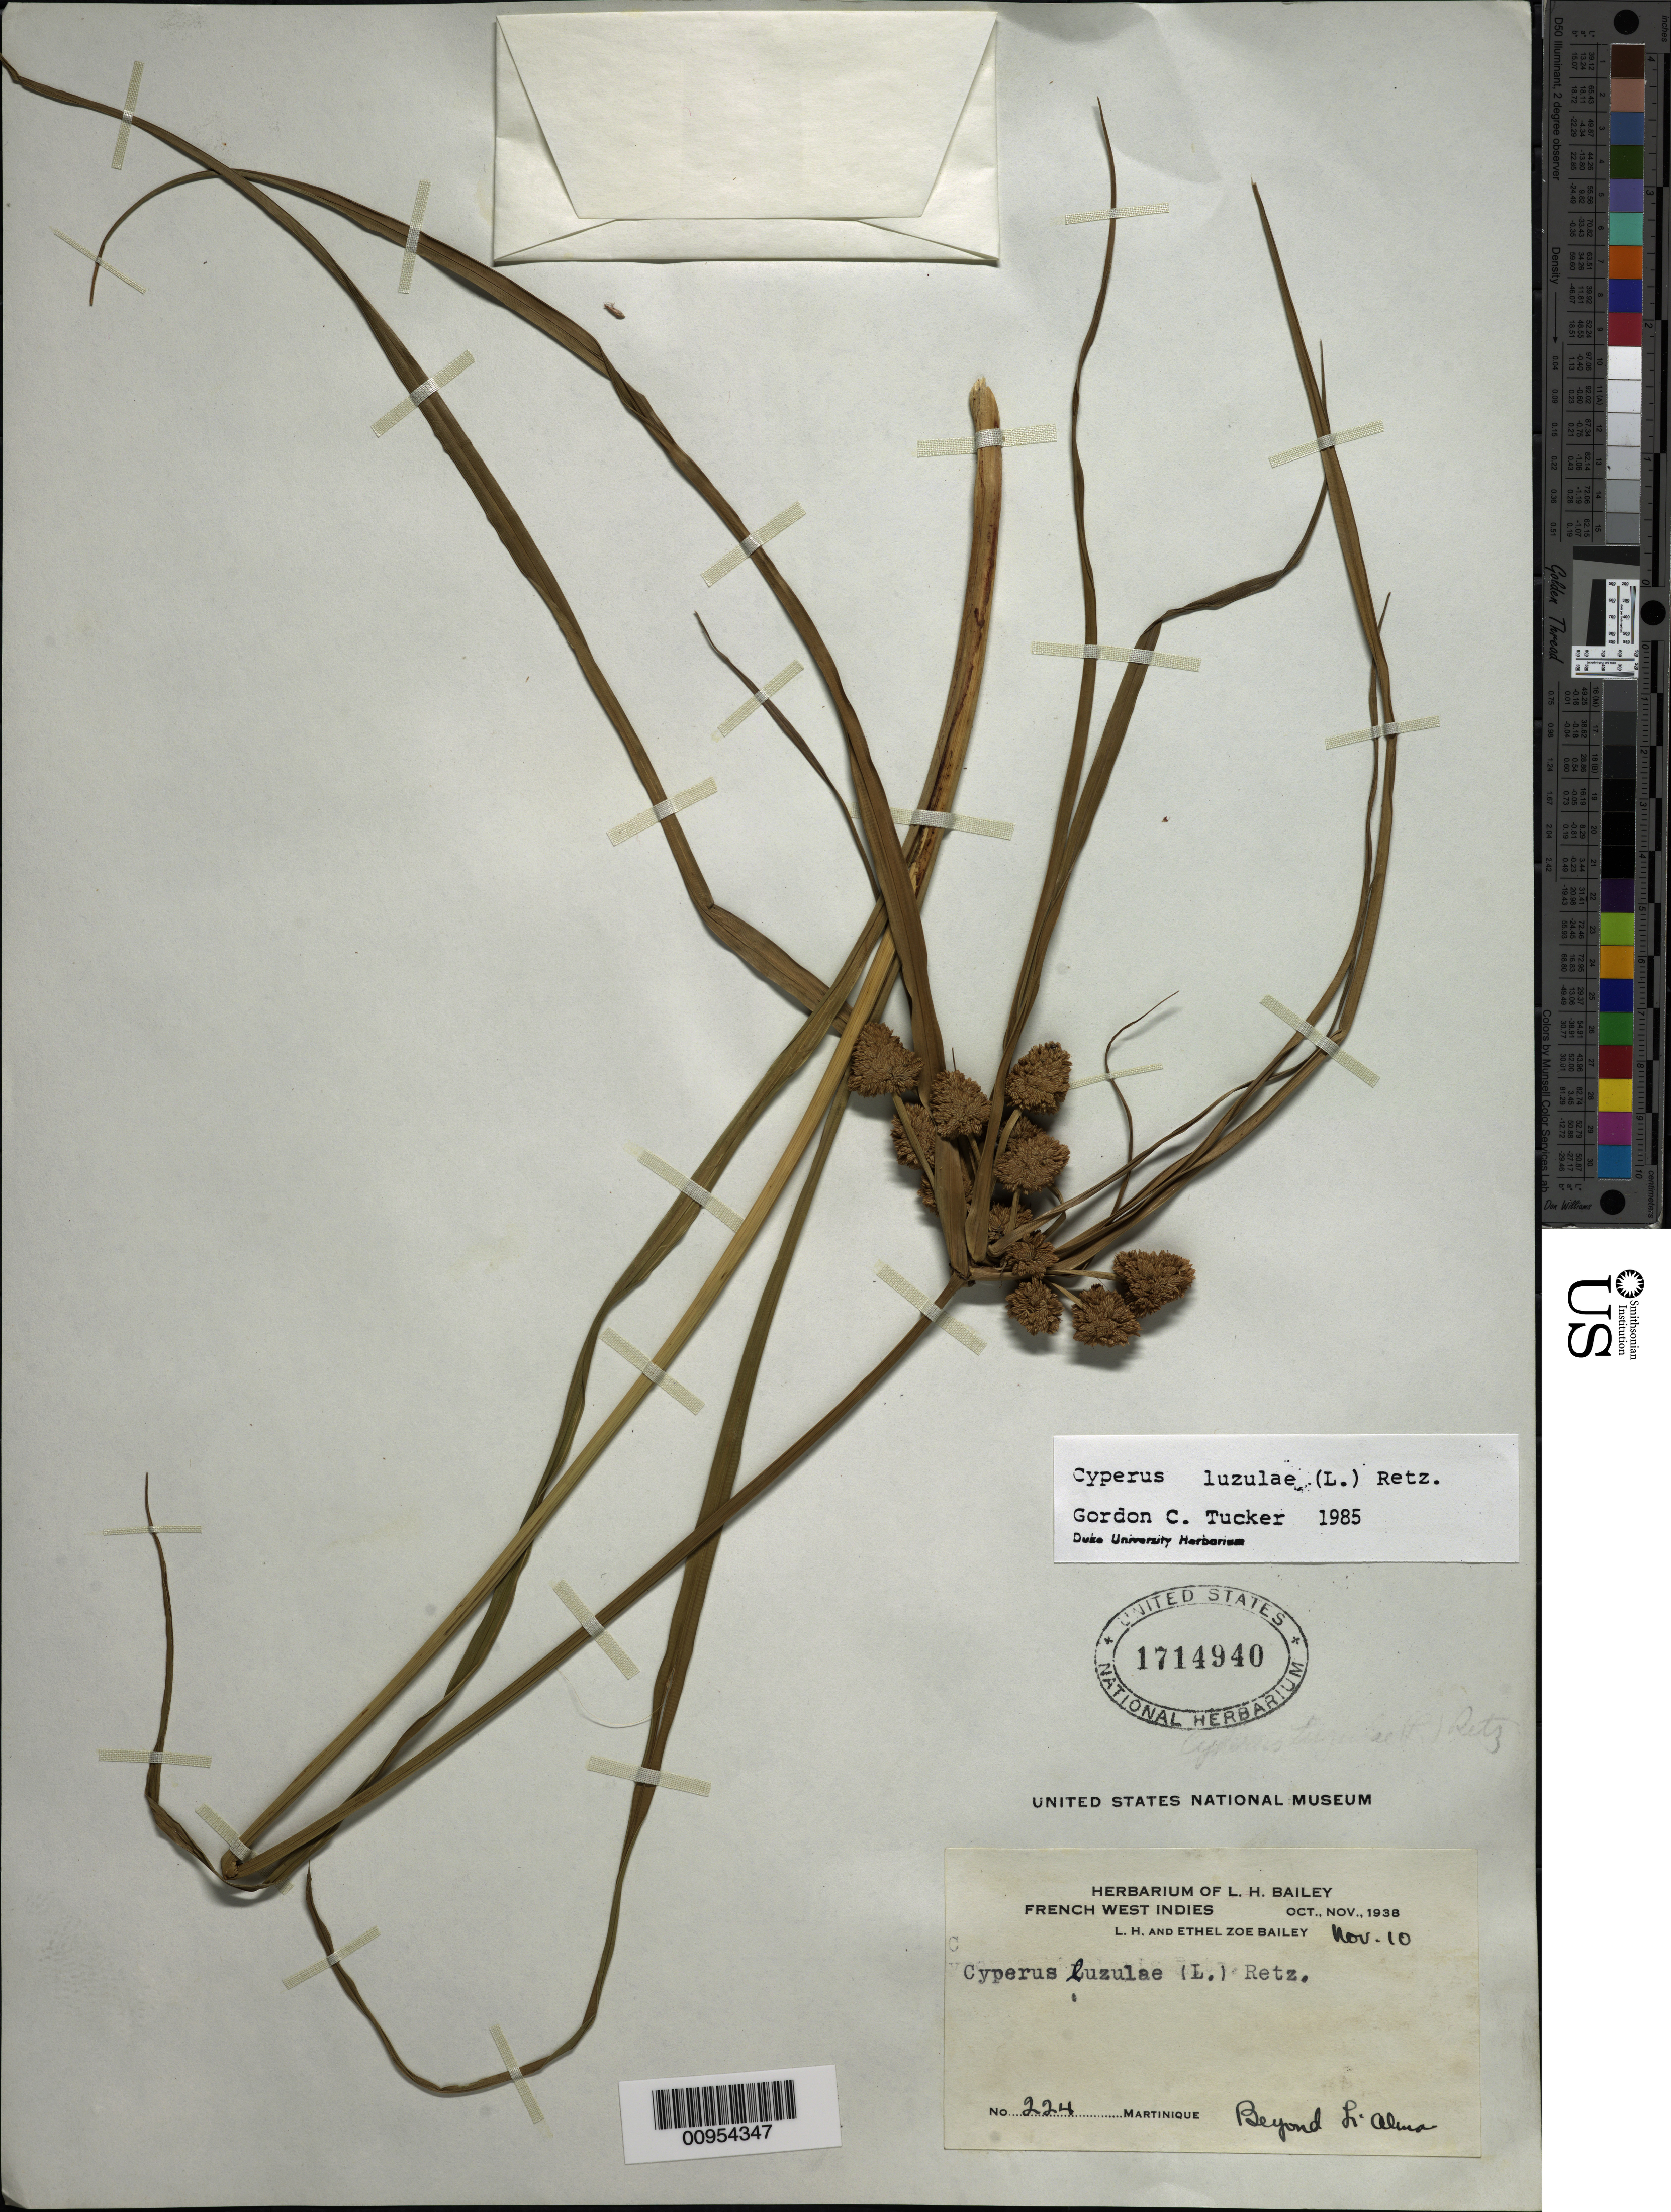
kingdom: Plantae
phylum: Tracheophyta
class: Liliopsida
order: Poales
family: Cyperaceae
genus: Cyperus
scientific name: Cyperus luzulae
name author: (L.) Rottb. ex Retz.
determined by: Tucker, G. C.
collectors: L. H. Bailey & E. Z. Bailey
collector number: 224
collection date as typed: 10 Nov 1938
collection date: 1938-11-10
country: Martinique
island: Martinique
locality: Beyond L. Alma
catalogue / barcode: US 1714940